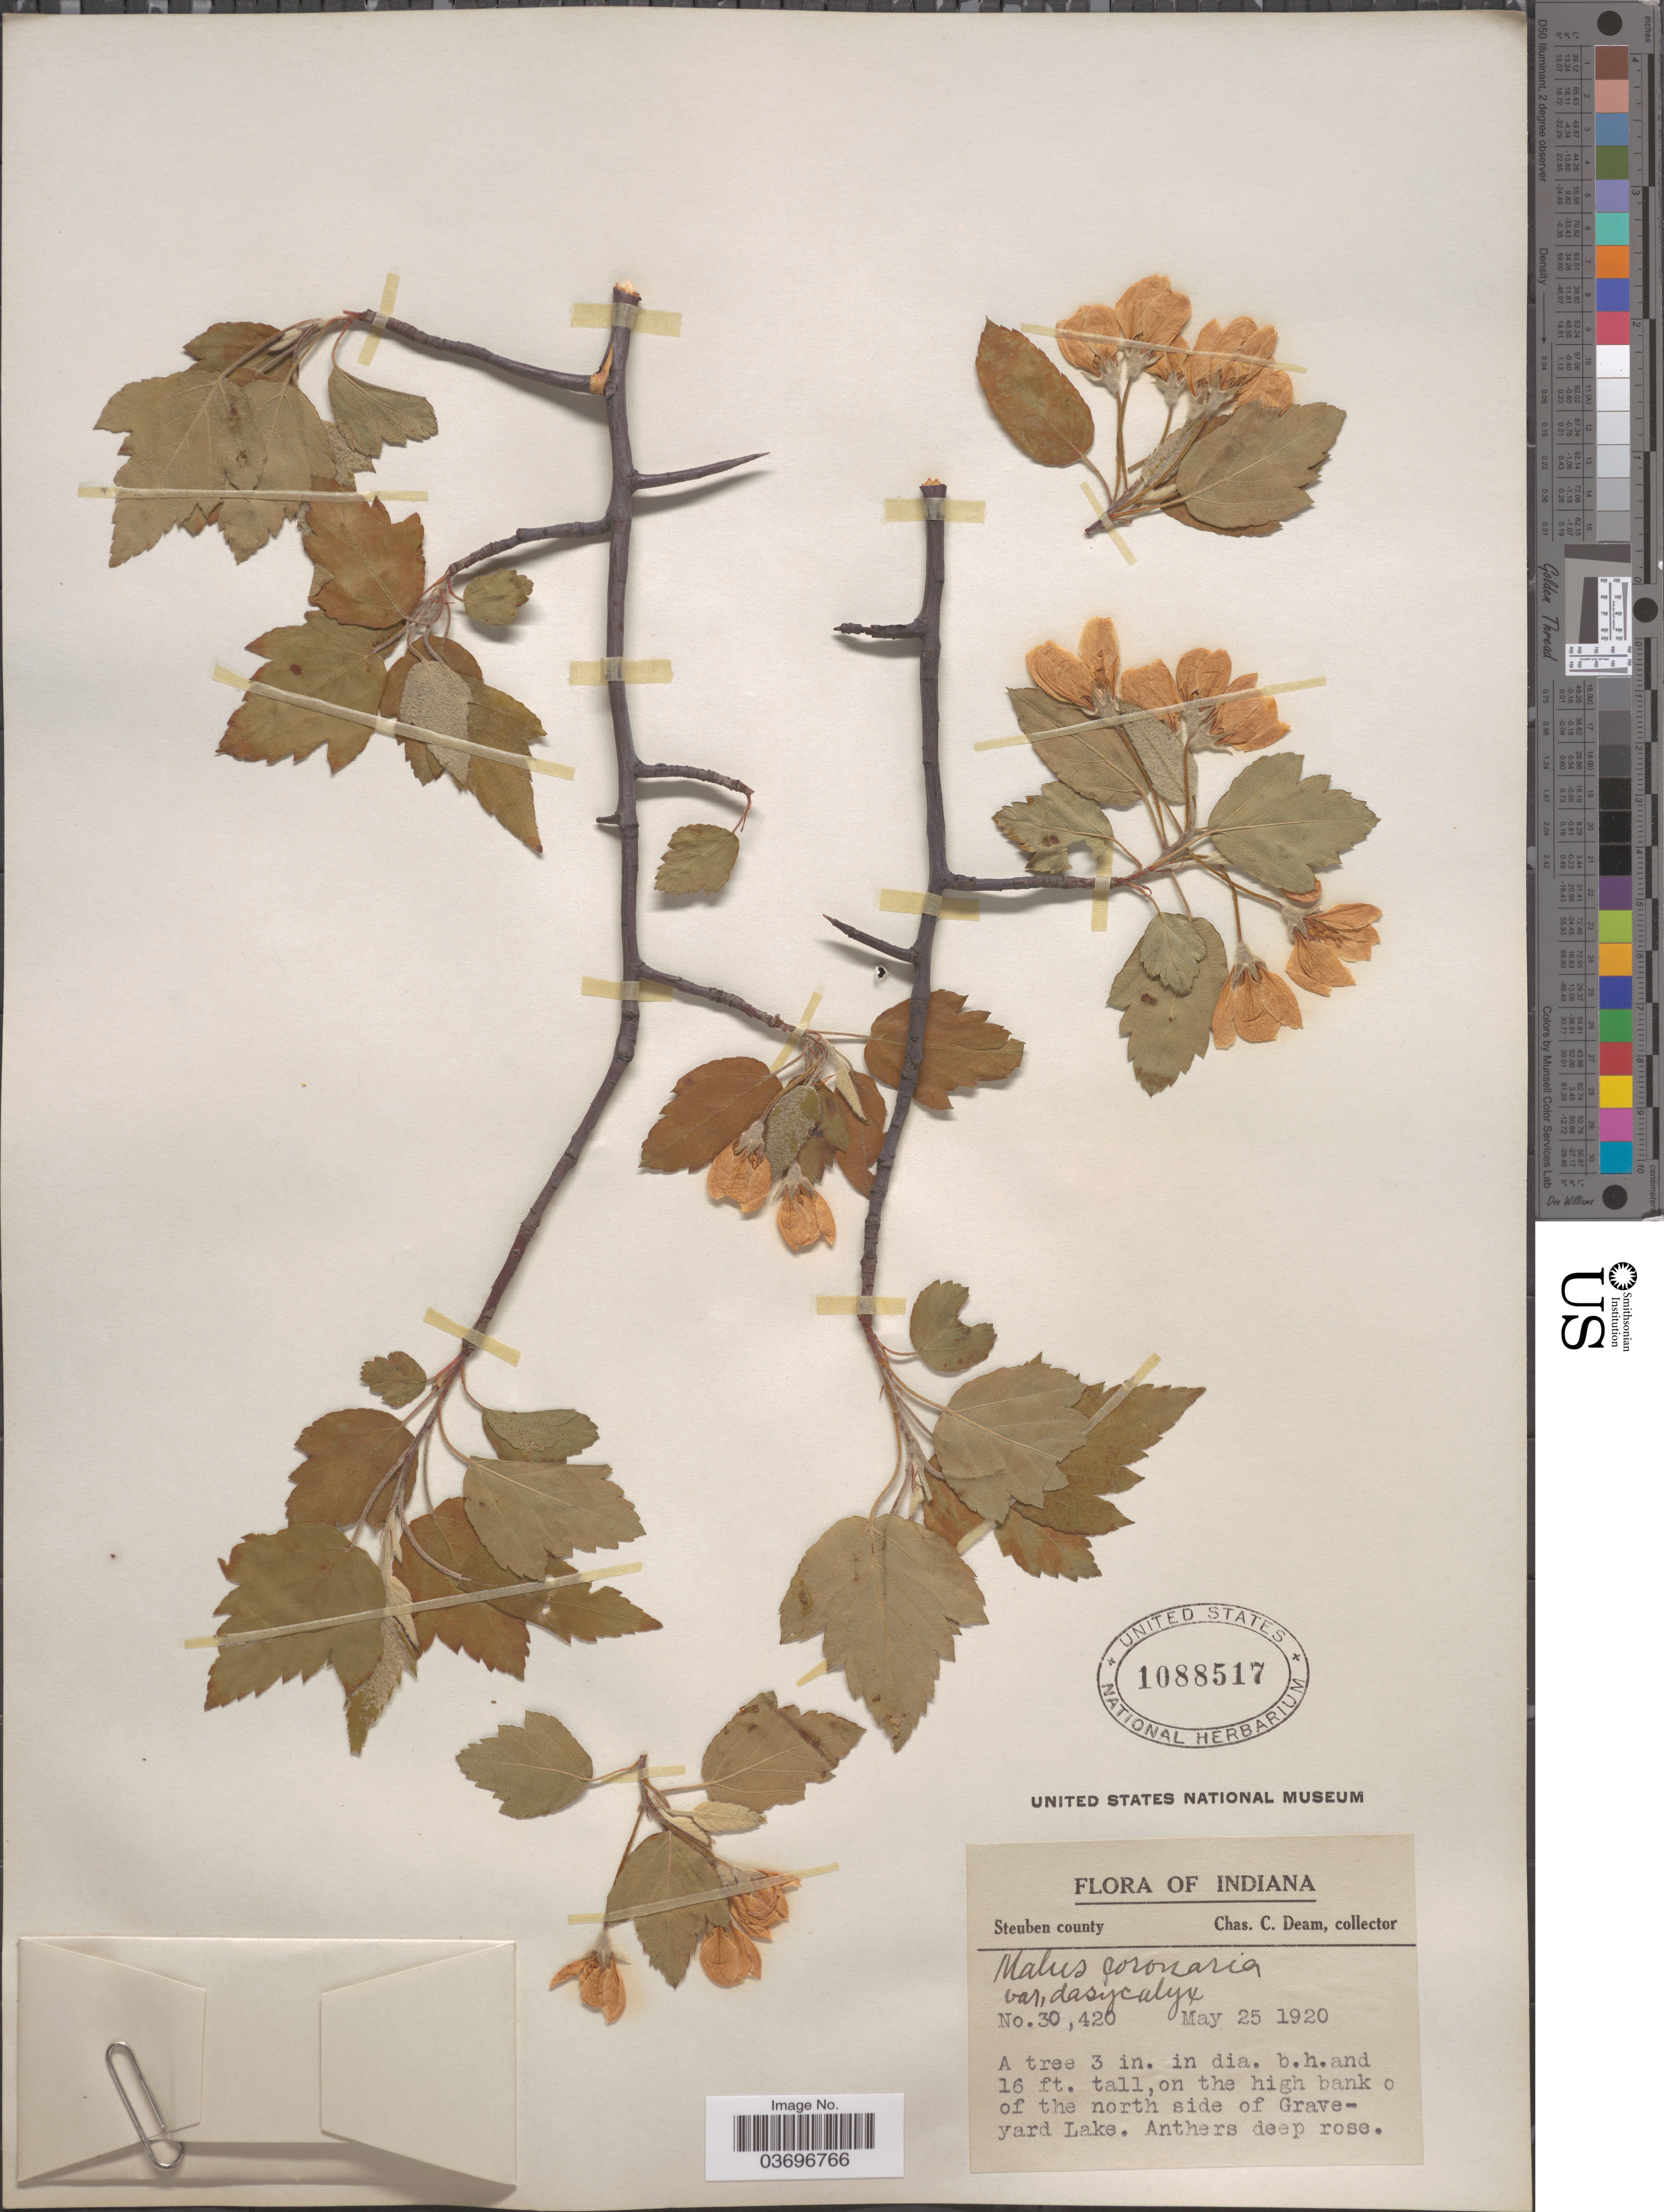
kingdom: Plantae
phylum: Tracheophyta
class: Magnoliopsida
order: Rosales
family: Rosaceae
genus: Malus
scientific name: Malus coronaria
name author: (L.) Mill.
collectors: C. C. Deam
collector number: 30420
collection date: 1920-05-25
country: United States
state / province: Indiana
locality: Steuben county. The north side of Graveyard Lake.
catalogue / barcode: US 1088517